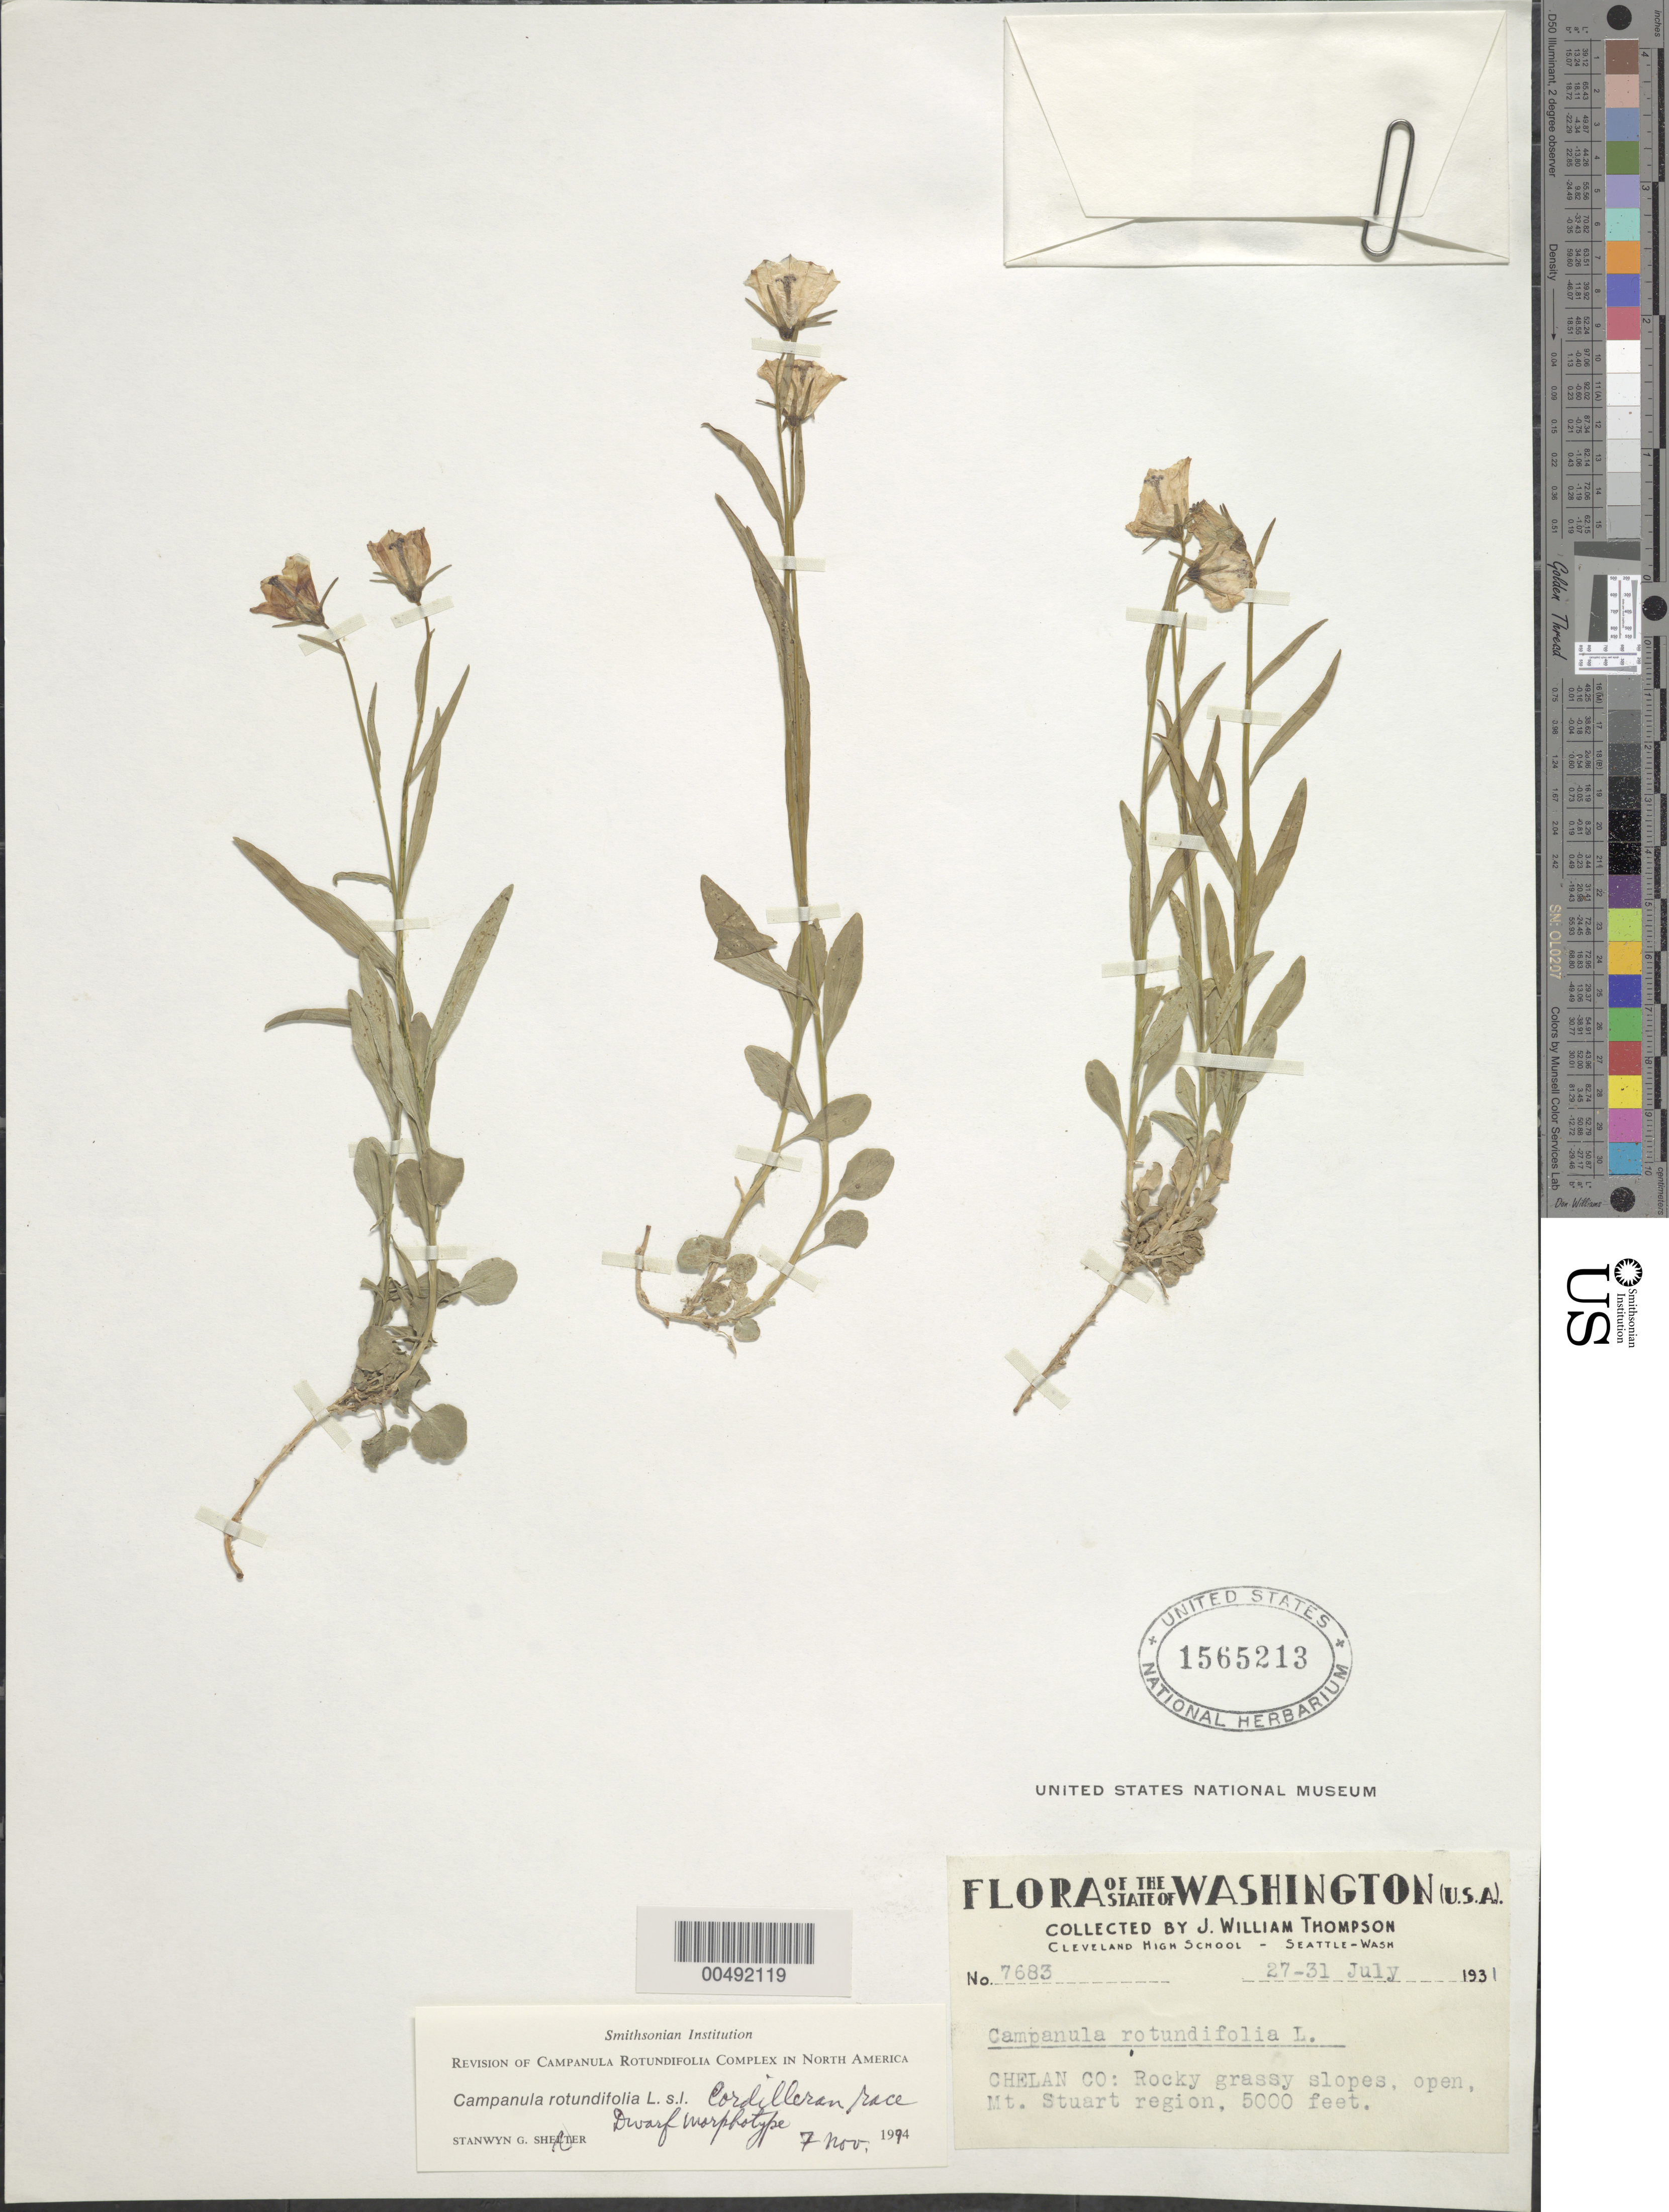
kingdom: Plantae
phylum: Tracheophyta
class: Magnoliopsida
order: Asterales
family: Campanulaceae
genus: Campanula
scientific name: Campanula rotundifolia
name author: L.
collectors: J. W. Thompson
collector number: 7683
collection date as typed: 27 Jul 1931 to 31 Jul 1931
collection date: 1931-07-27/1931-07-31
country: United States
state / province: Washington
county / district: Chelan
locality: Mt. Stuart region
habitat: rocky, grassy slopes, open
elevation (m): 1524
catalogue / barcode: US 1565213